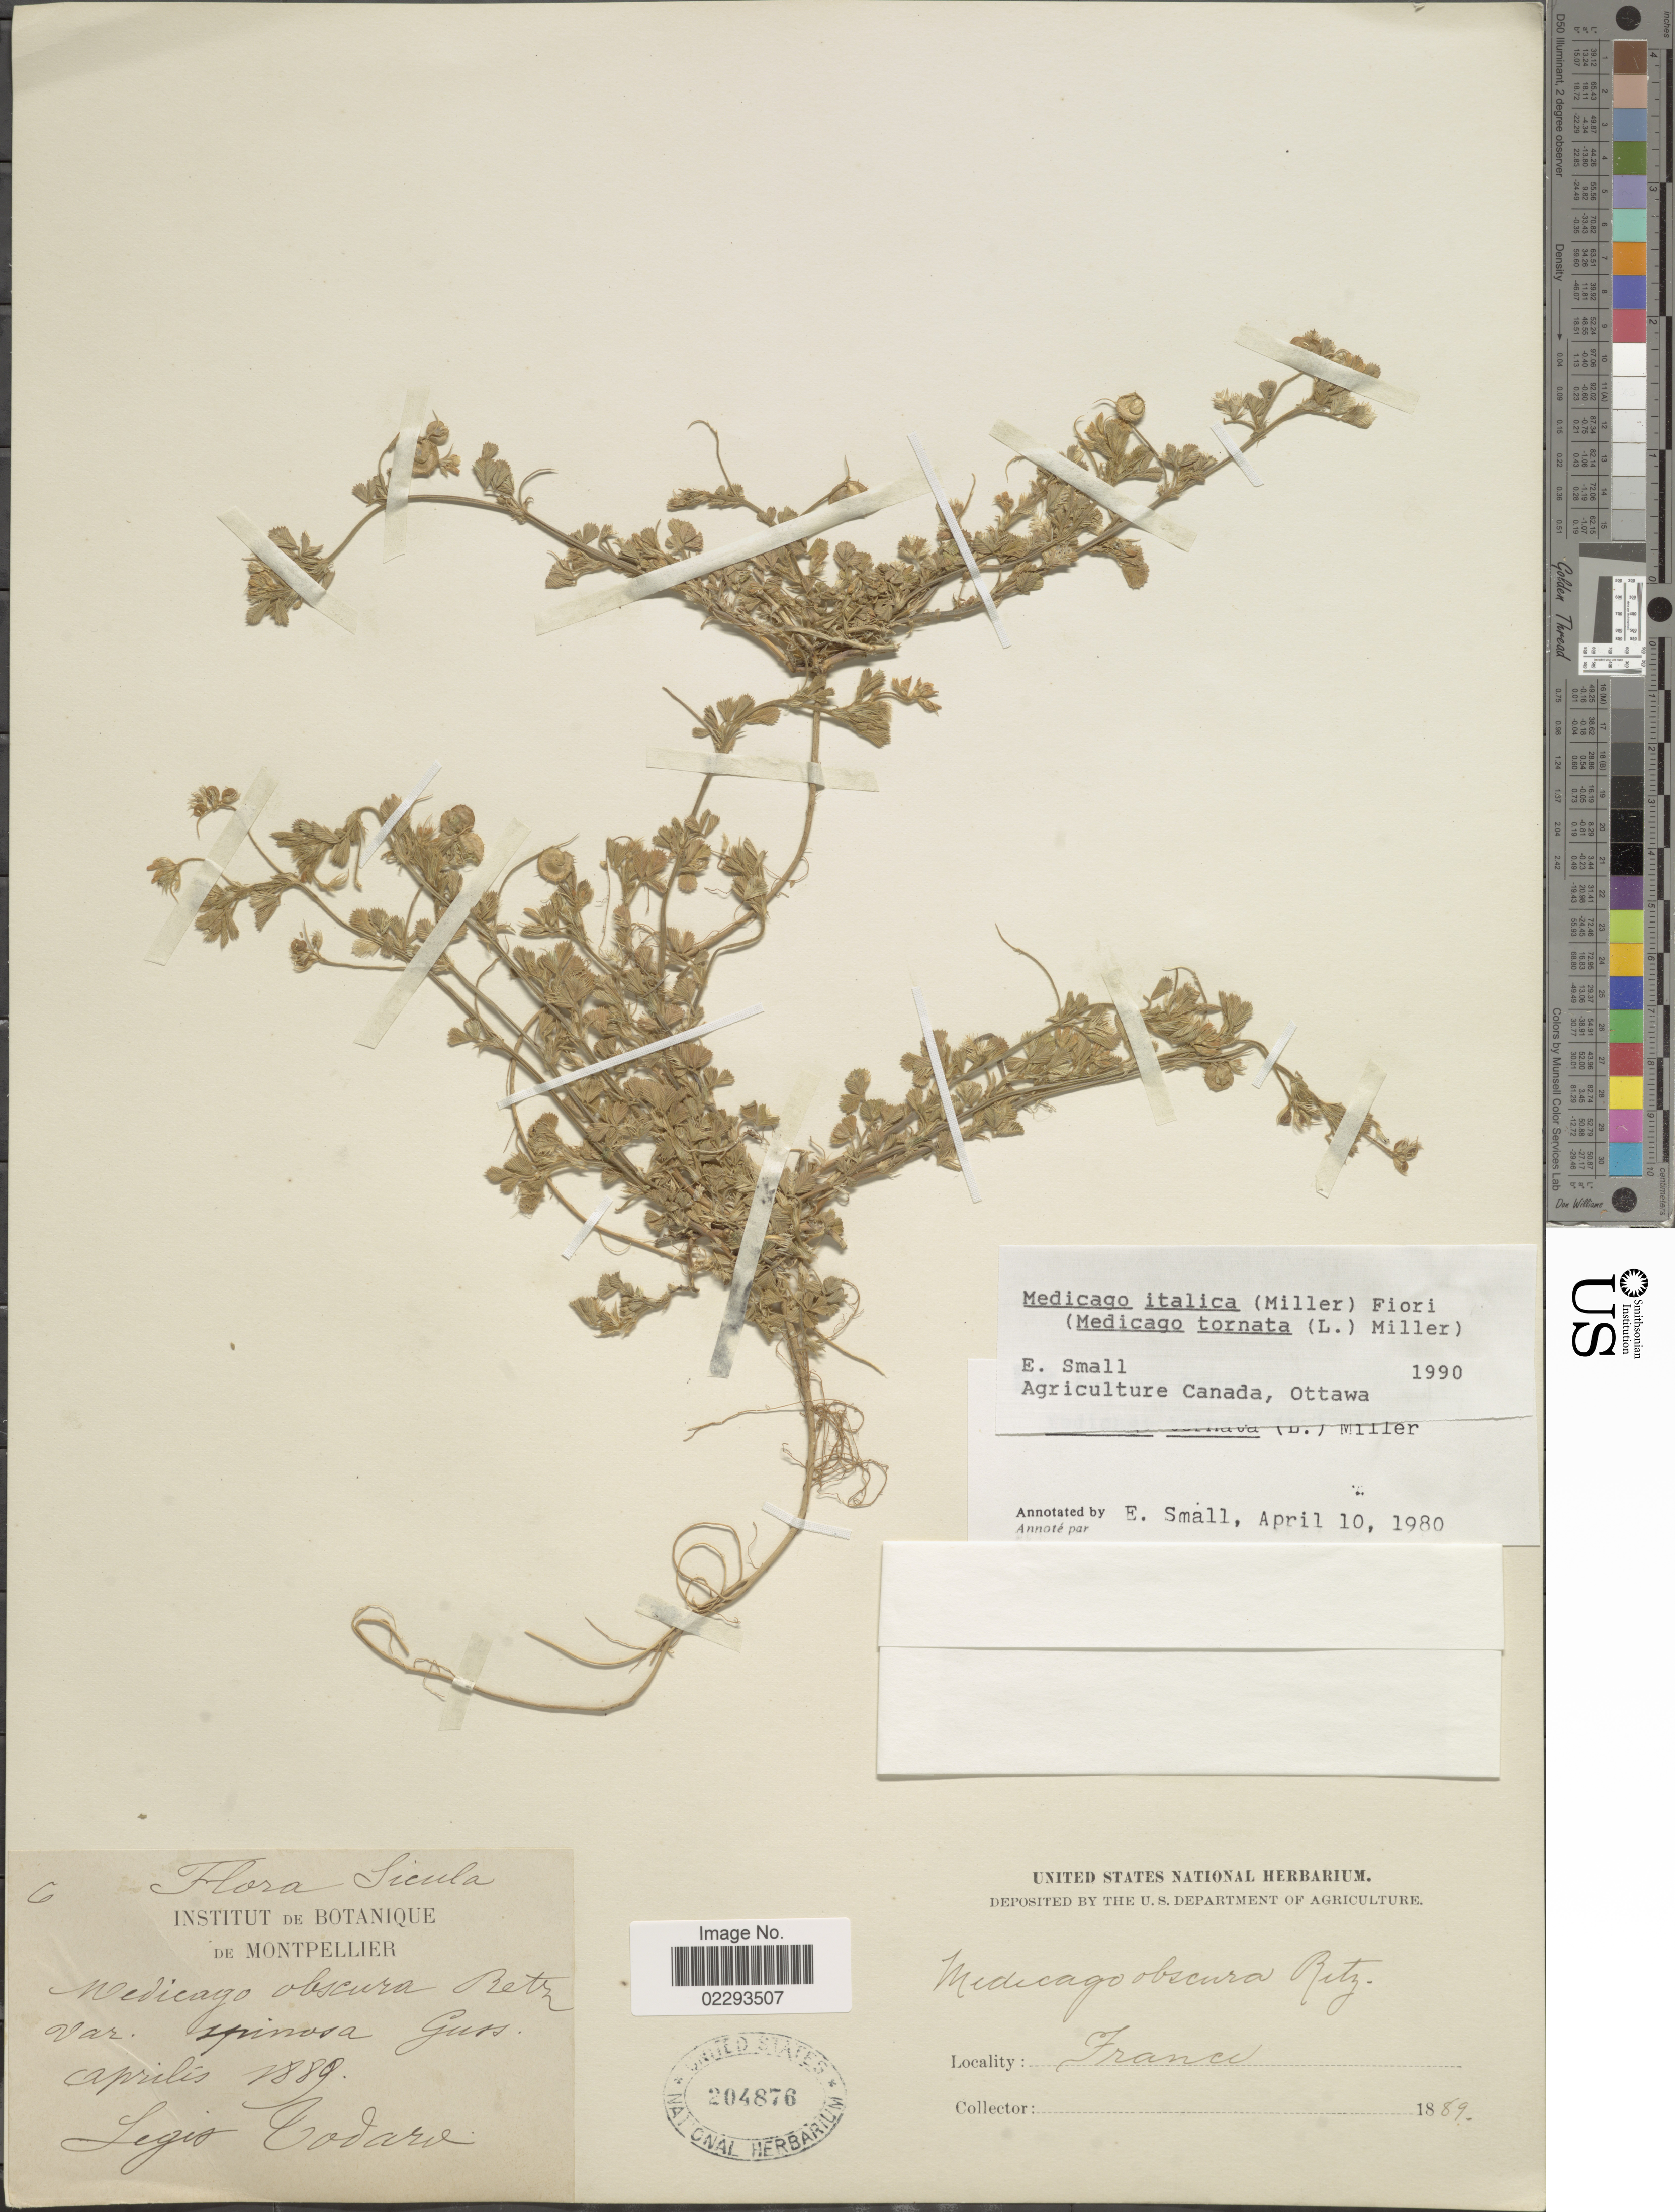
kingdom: Plantae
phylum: Tracheophyta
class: Magnoliopsida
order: Fabales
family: Fabaceae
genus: Medicago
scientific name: Medicago italica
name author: (Mill.) Fiori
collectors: Todaro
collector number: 6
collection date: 1889-04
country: Italy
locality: Sicula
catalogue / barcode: US 204876